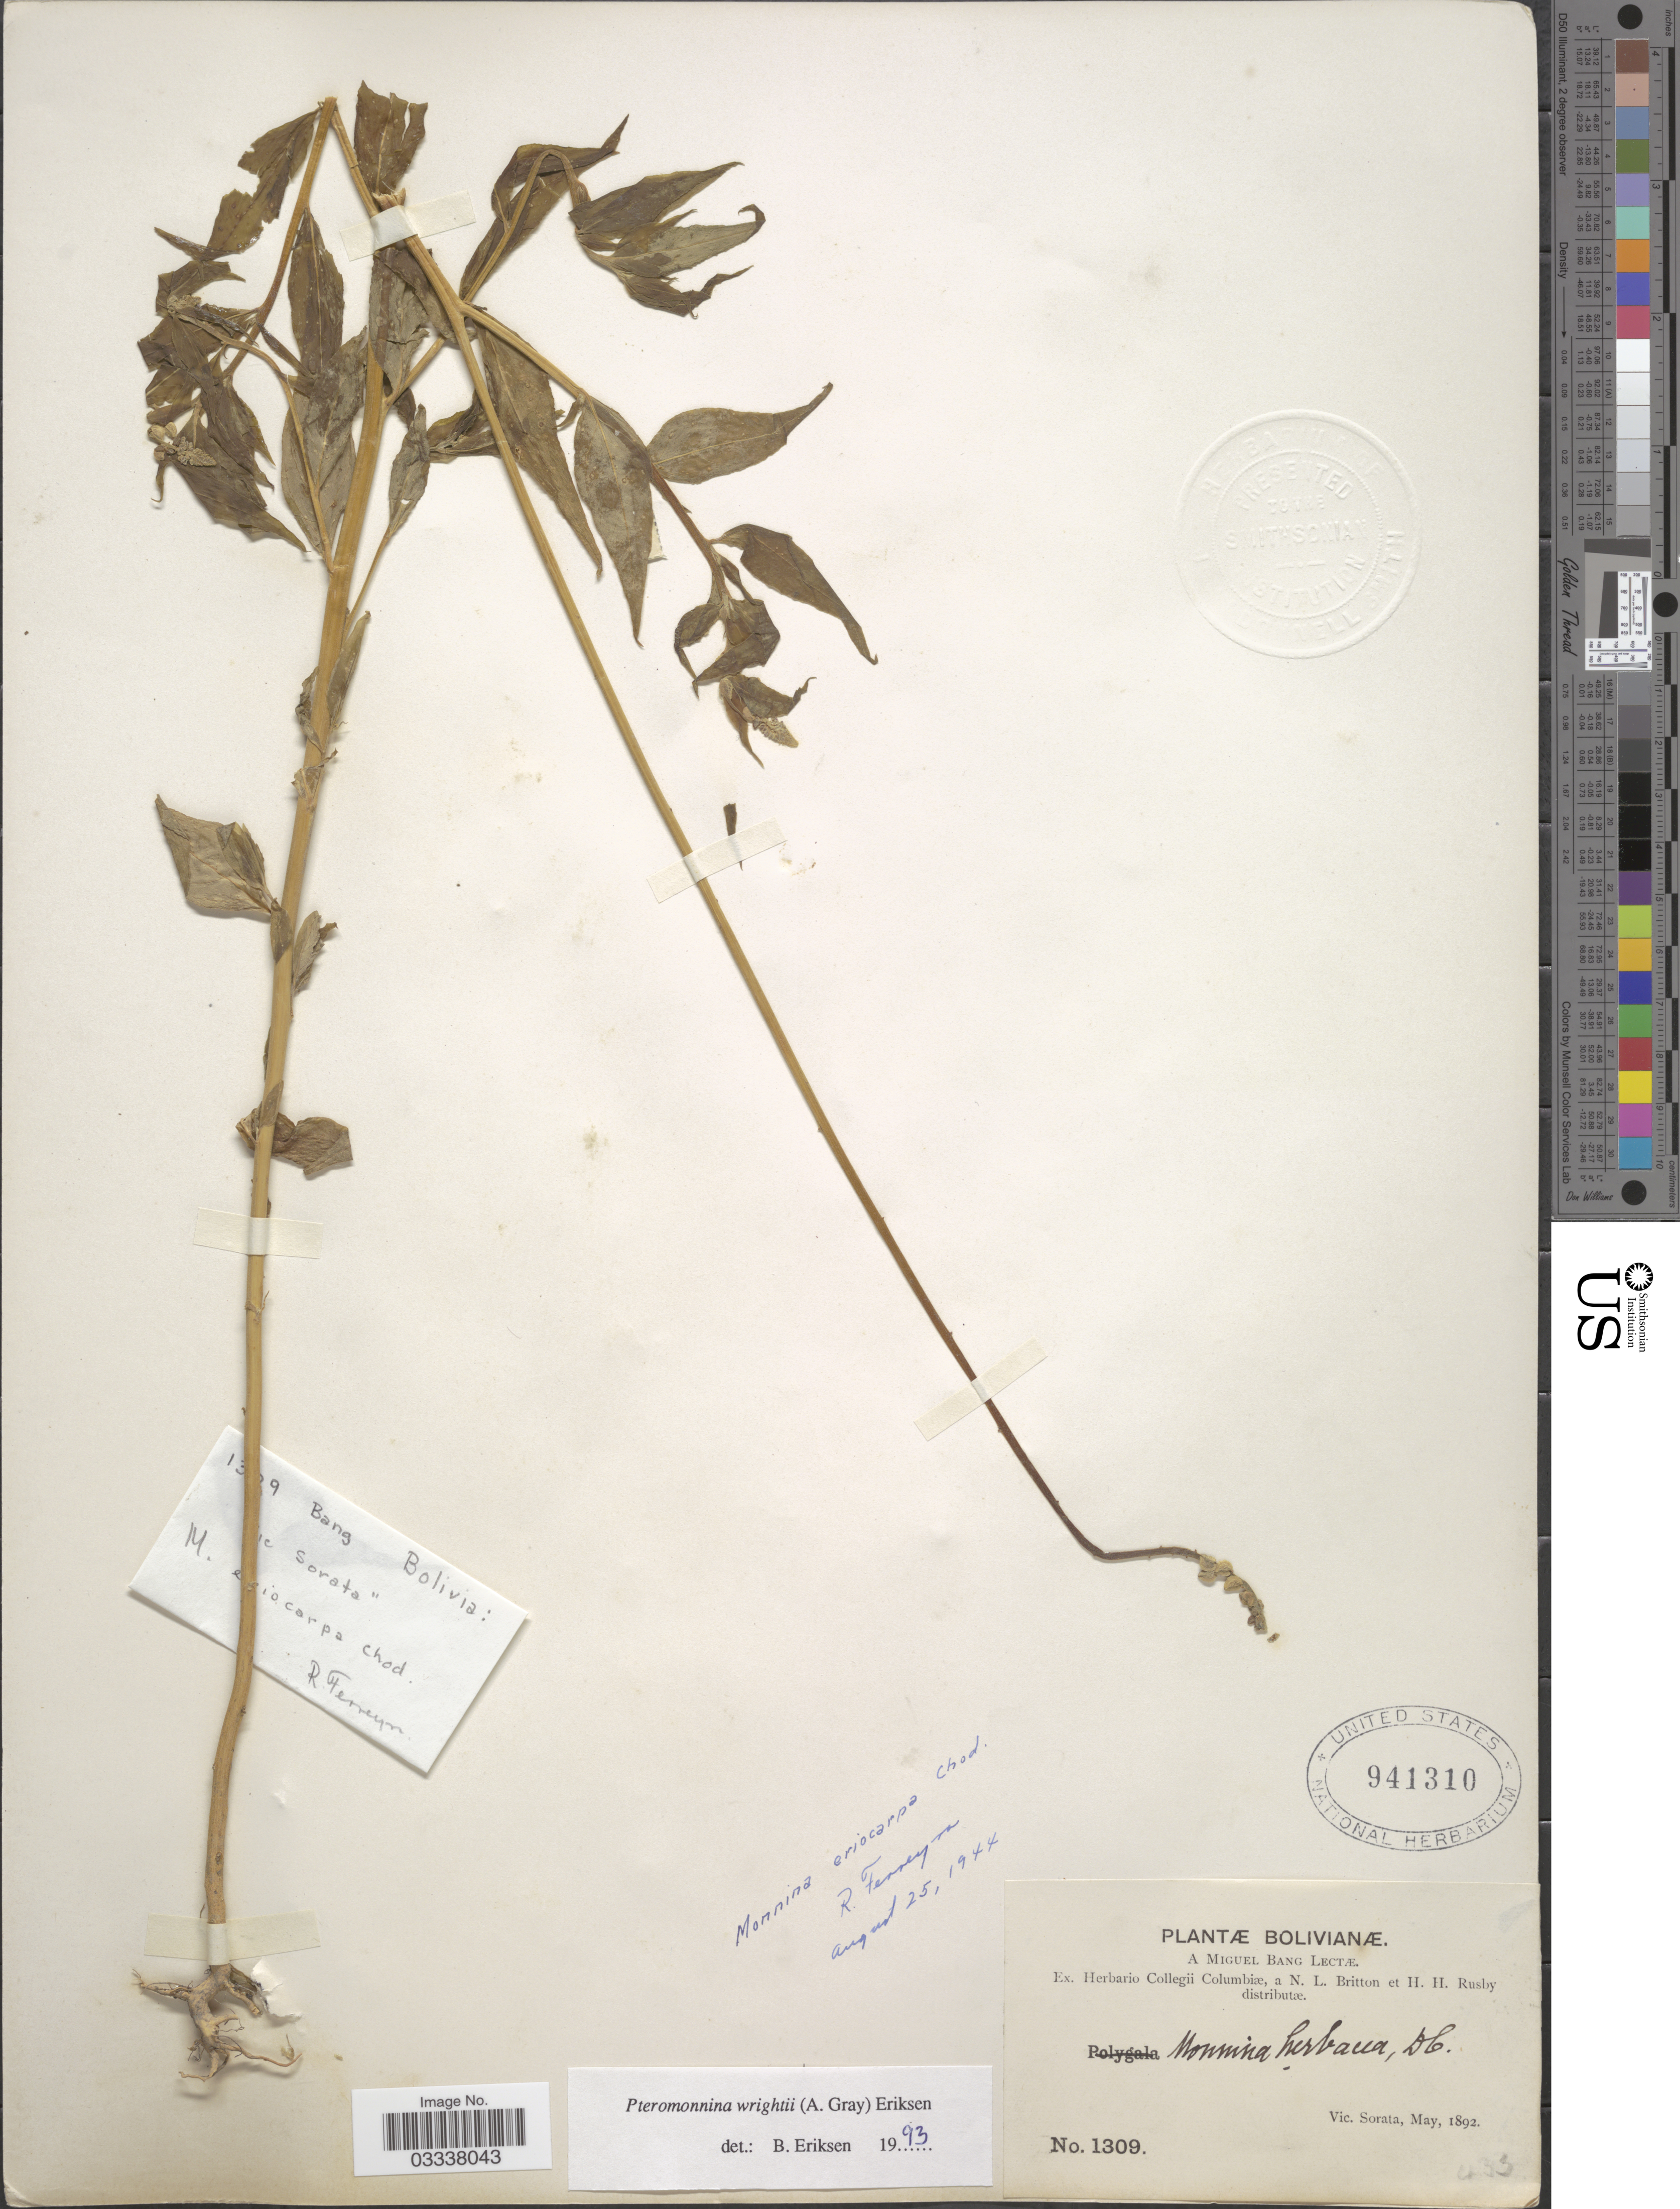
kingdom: Plantae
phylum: Tracheophyta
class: Magnoliopsida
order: Fabales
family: Polygalaceae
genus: Monnina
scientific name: Monnina wrightii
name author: A. Gray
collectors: M. Bang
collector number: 1309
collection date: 1892-05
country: Bolivia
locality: Vic. Sorata.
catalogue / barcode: US 941310